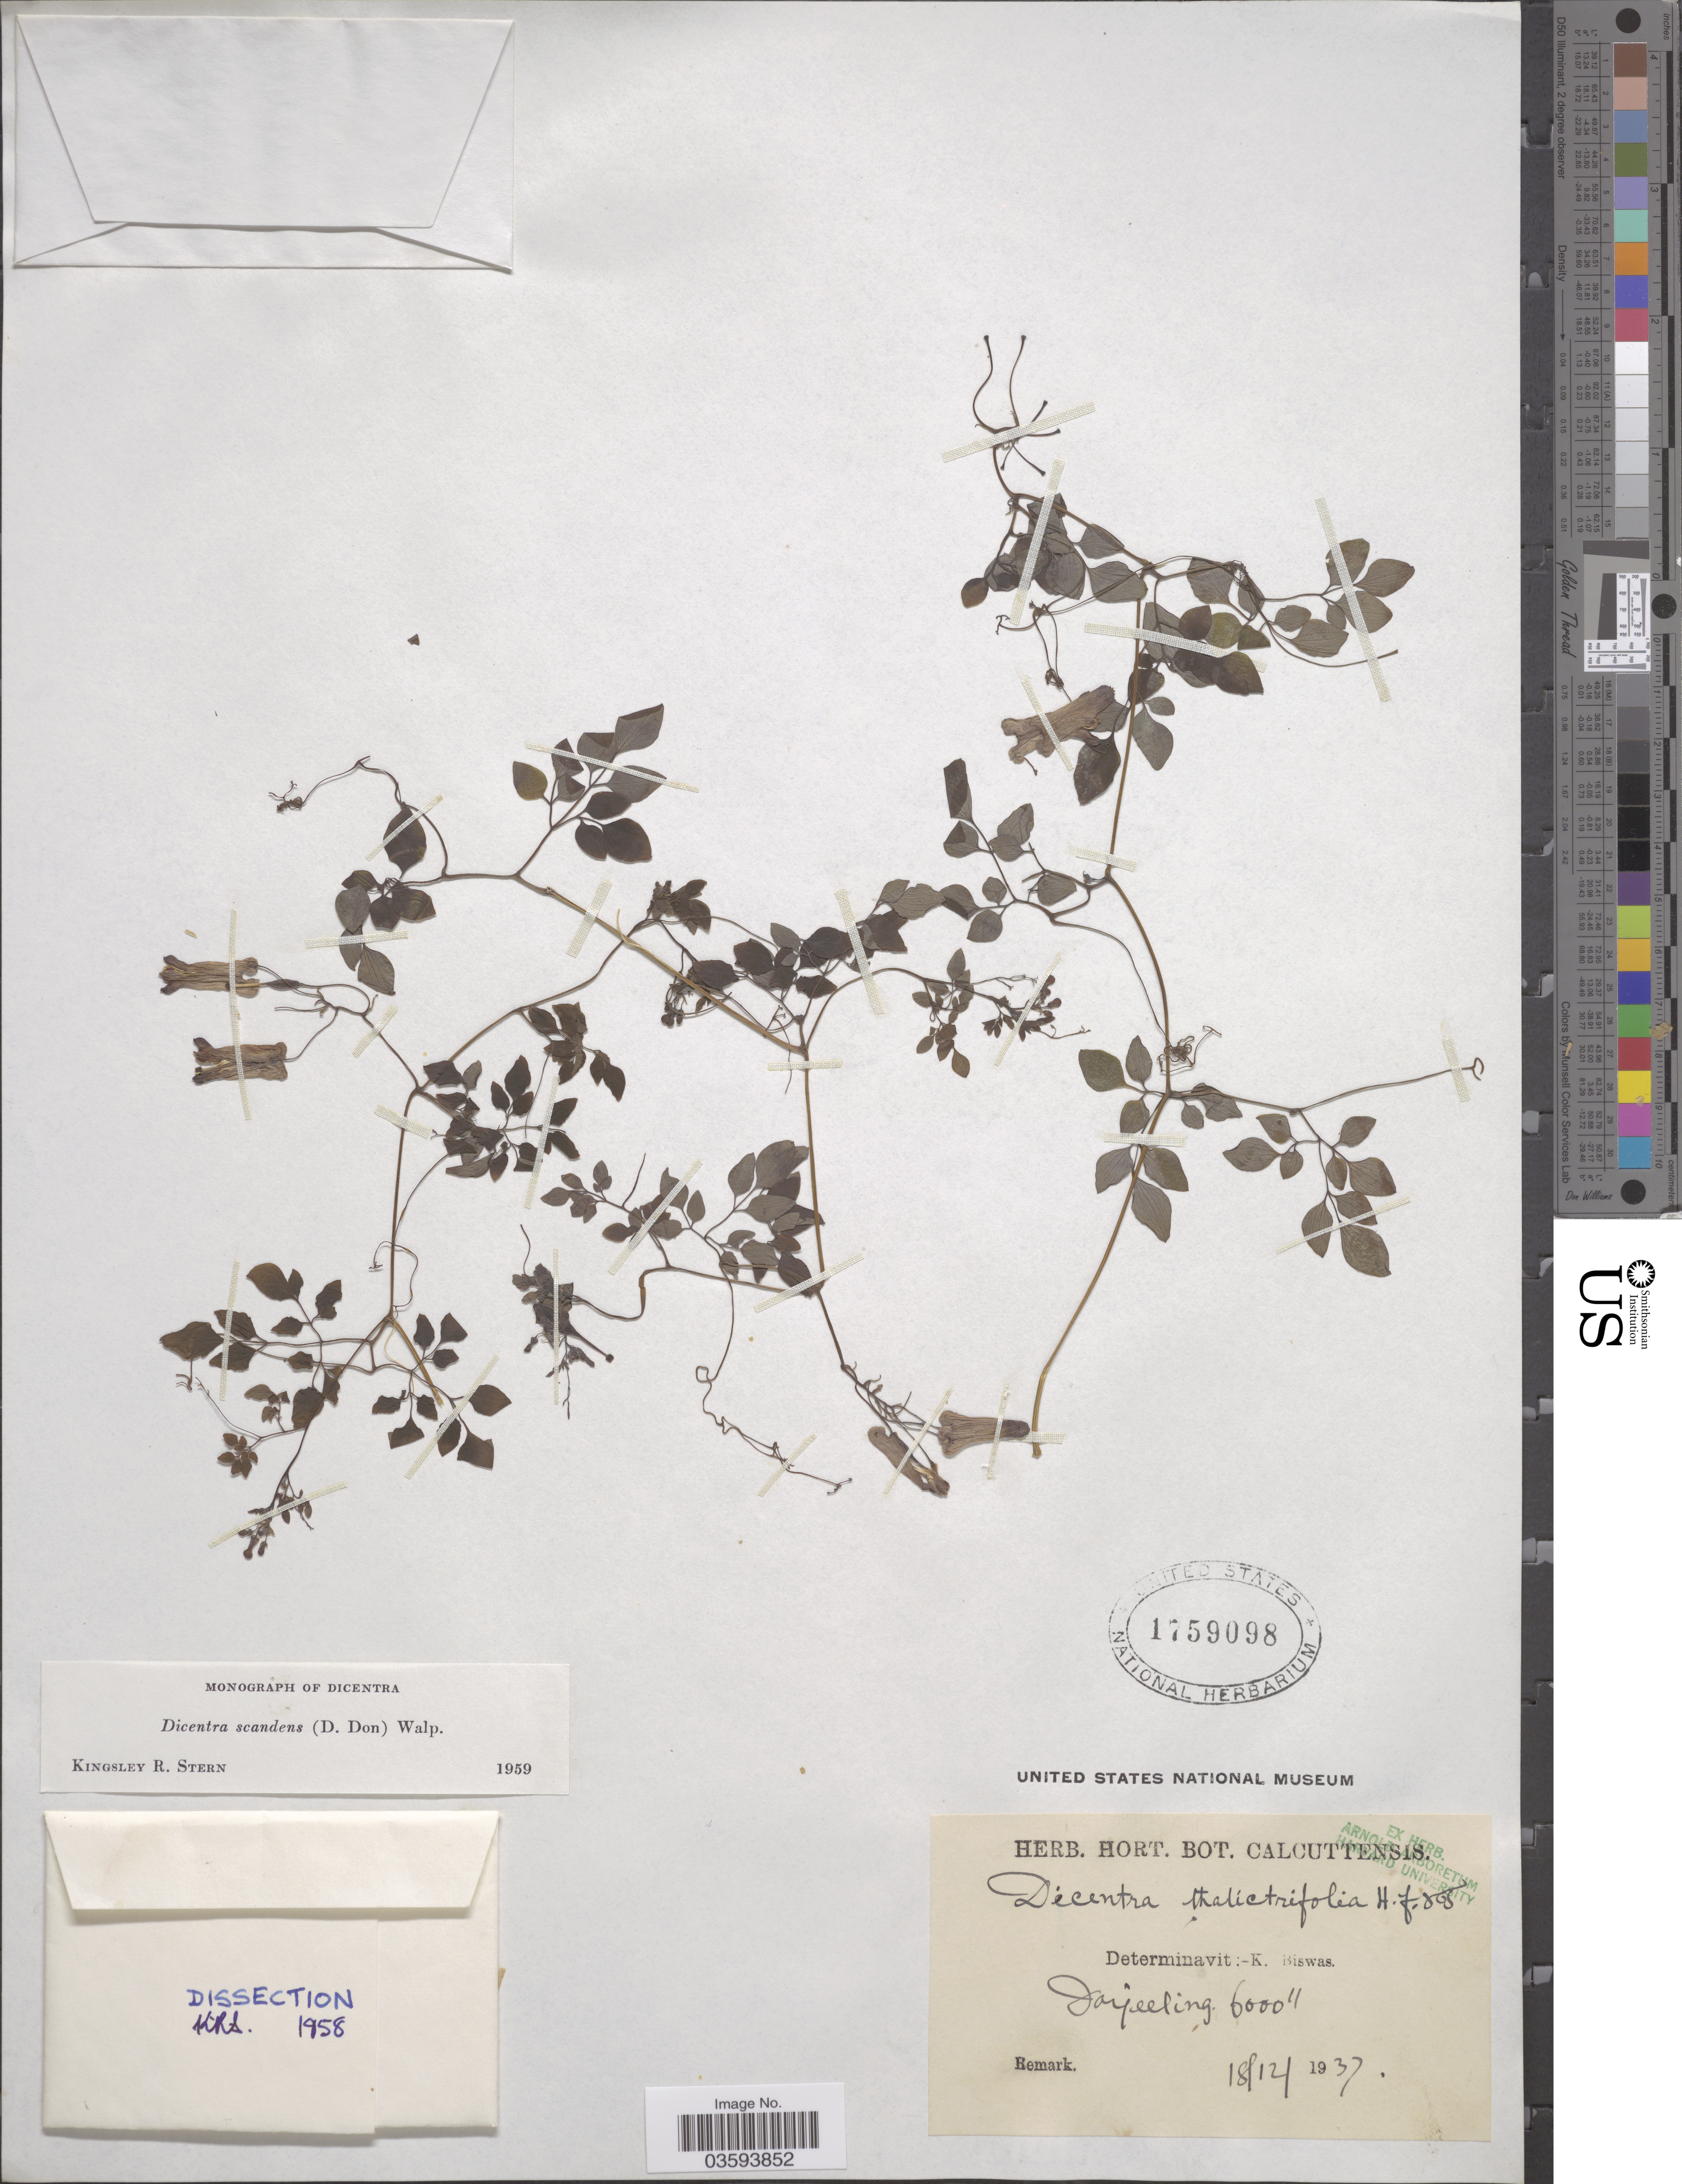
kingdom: Plantae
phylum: Tracheophyta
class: Magnoliopsida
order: Ranunculales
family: Papaveraceae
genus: Dactylicapnos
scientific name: Dactylicapnos scandens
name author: (D. Don) Hutch.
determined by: Strong, M. T., (US), Smithsonian Institution - National Museum of Natural History (UNITED STATES)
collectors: ex Herb. Hort. Bot. Calcuttensis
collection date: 1937-12-18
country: India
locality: Darjeeling.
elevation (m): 1829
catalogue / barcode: US 1759098